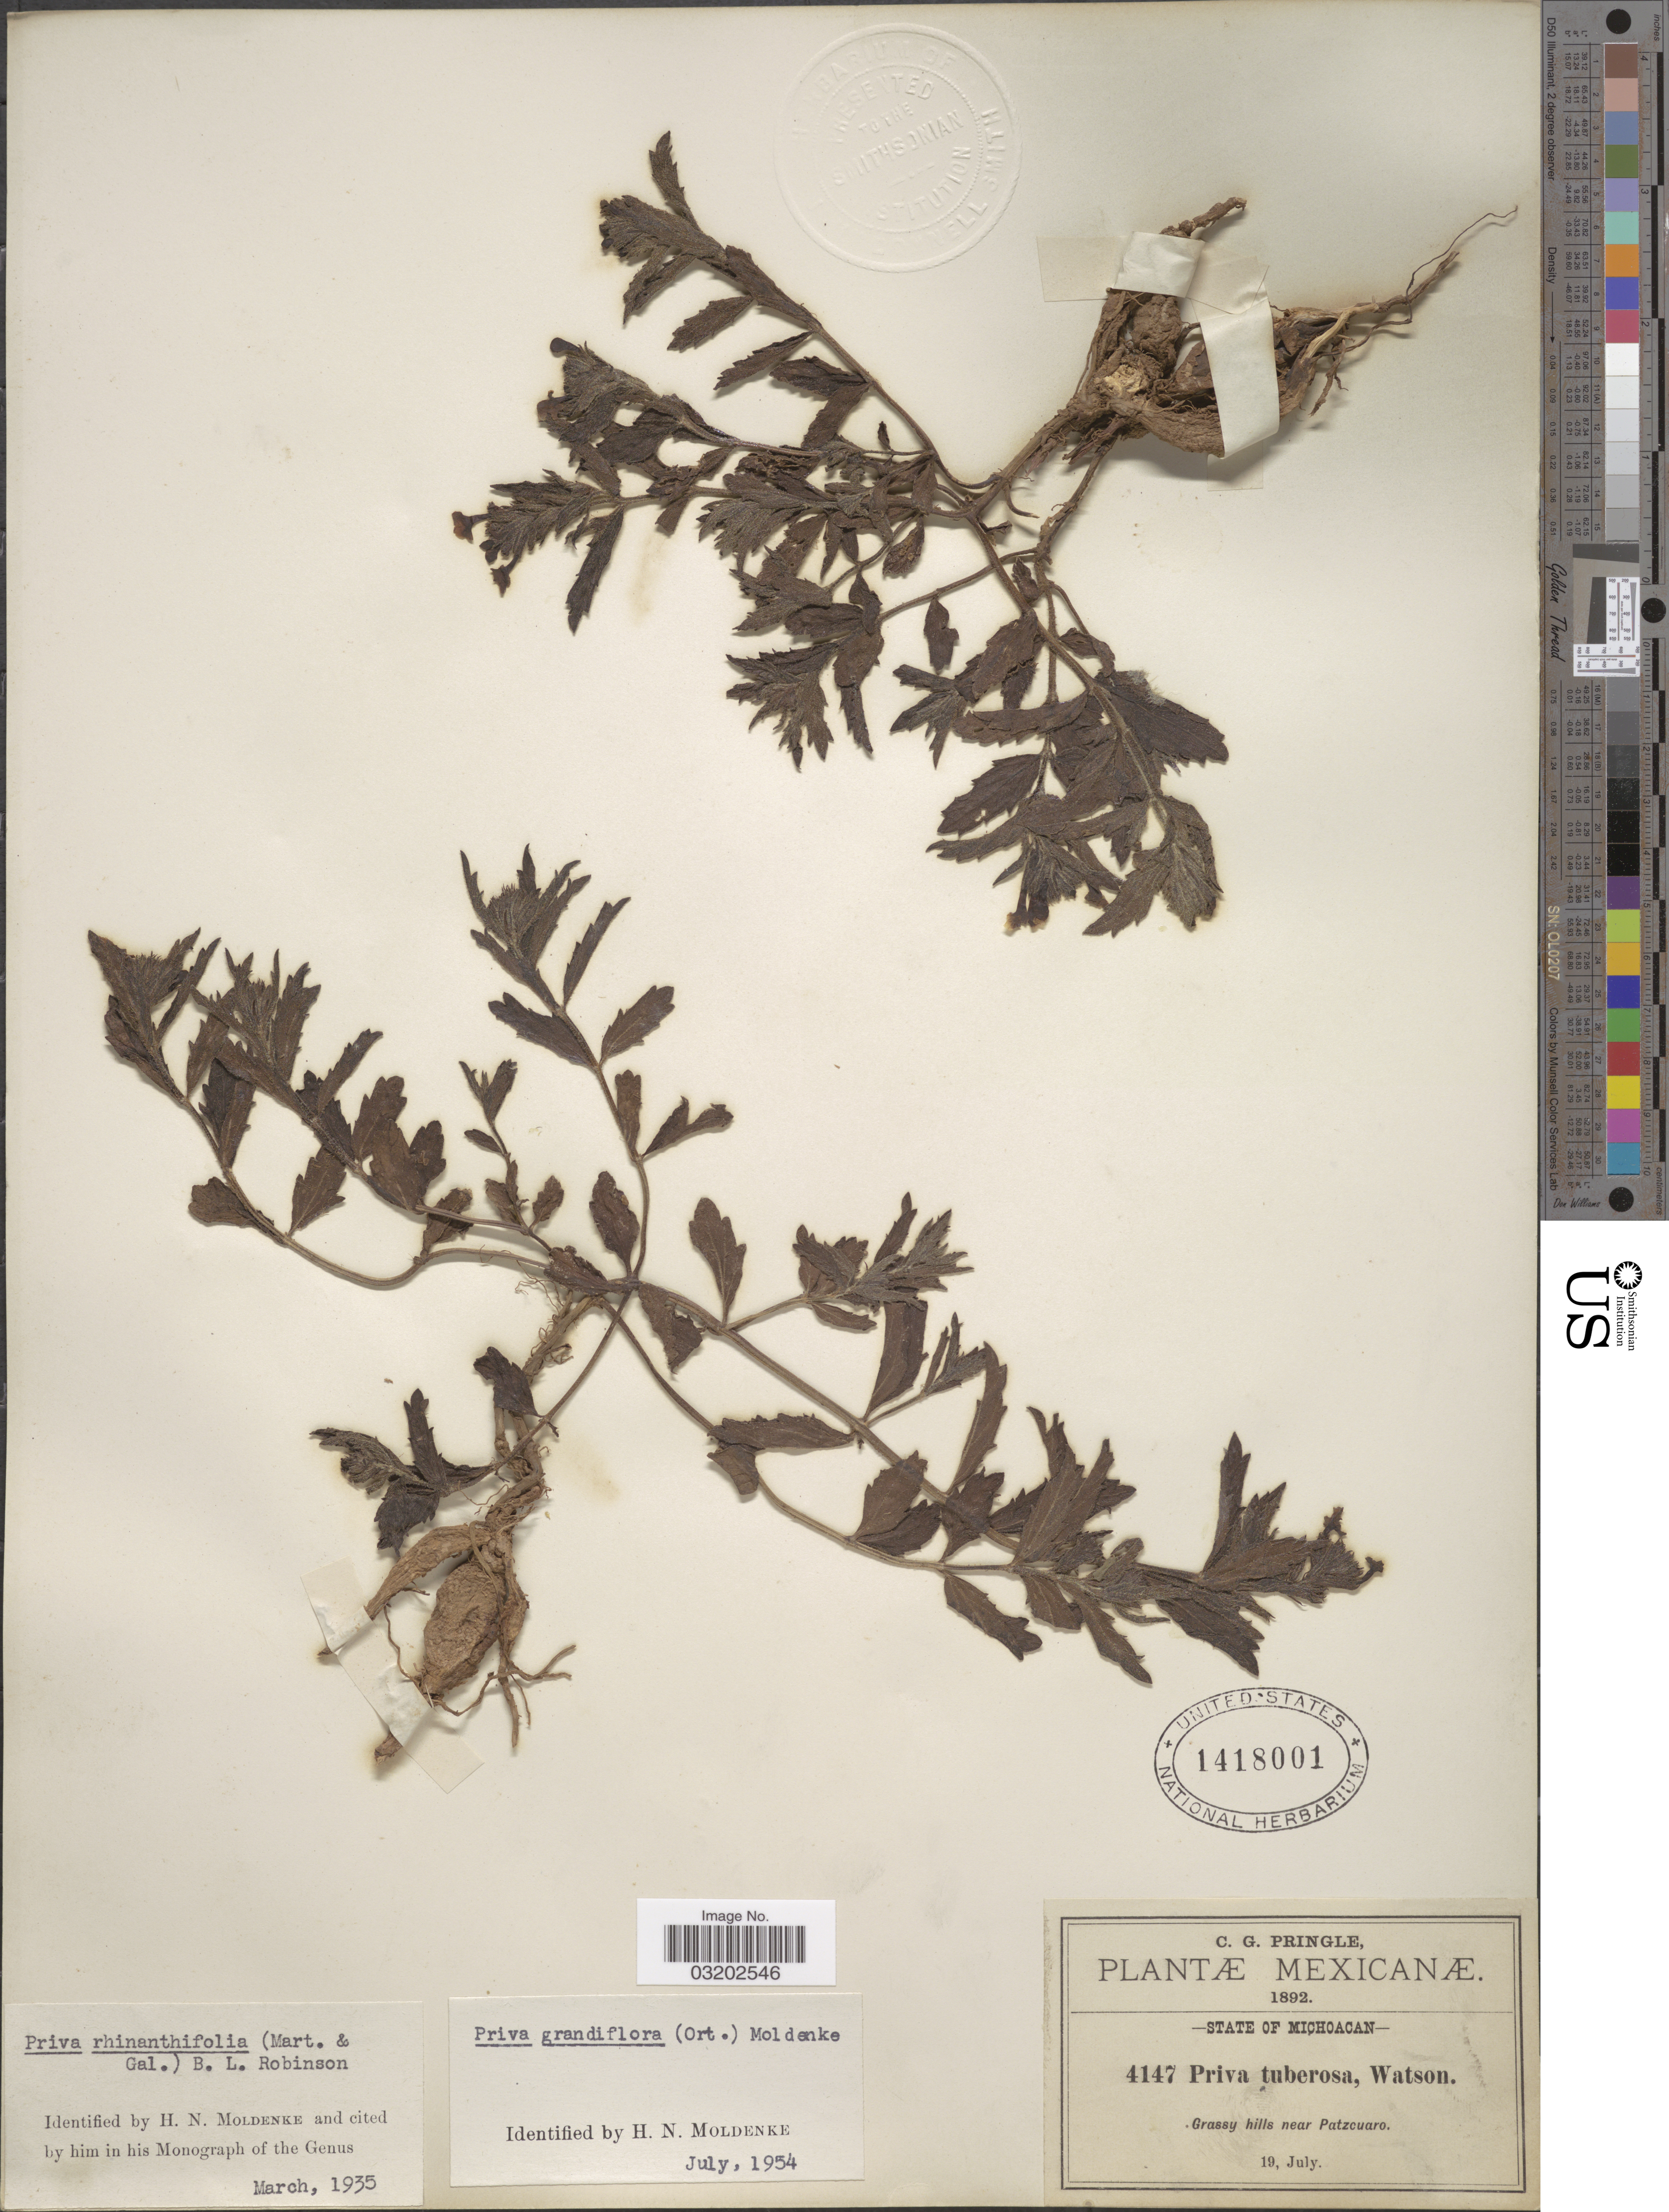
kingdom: Plantae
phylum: Tracheophyta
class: Magnoliopsida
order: Lamiales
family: Verbenaceae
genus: Priva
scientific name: Priva grandiflora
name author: Moldenke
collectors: C. G. Pringle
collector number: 4147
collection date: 1892-07-19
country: Mexico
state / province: Michoacán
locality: Grassy hills near Patzcuaro.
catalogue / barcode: US 1418001